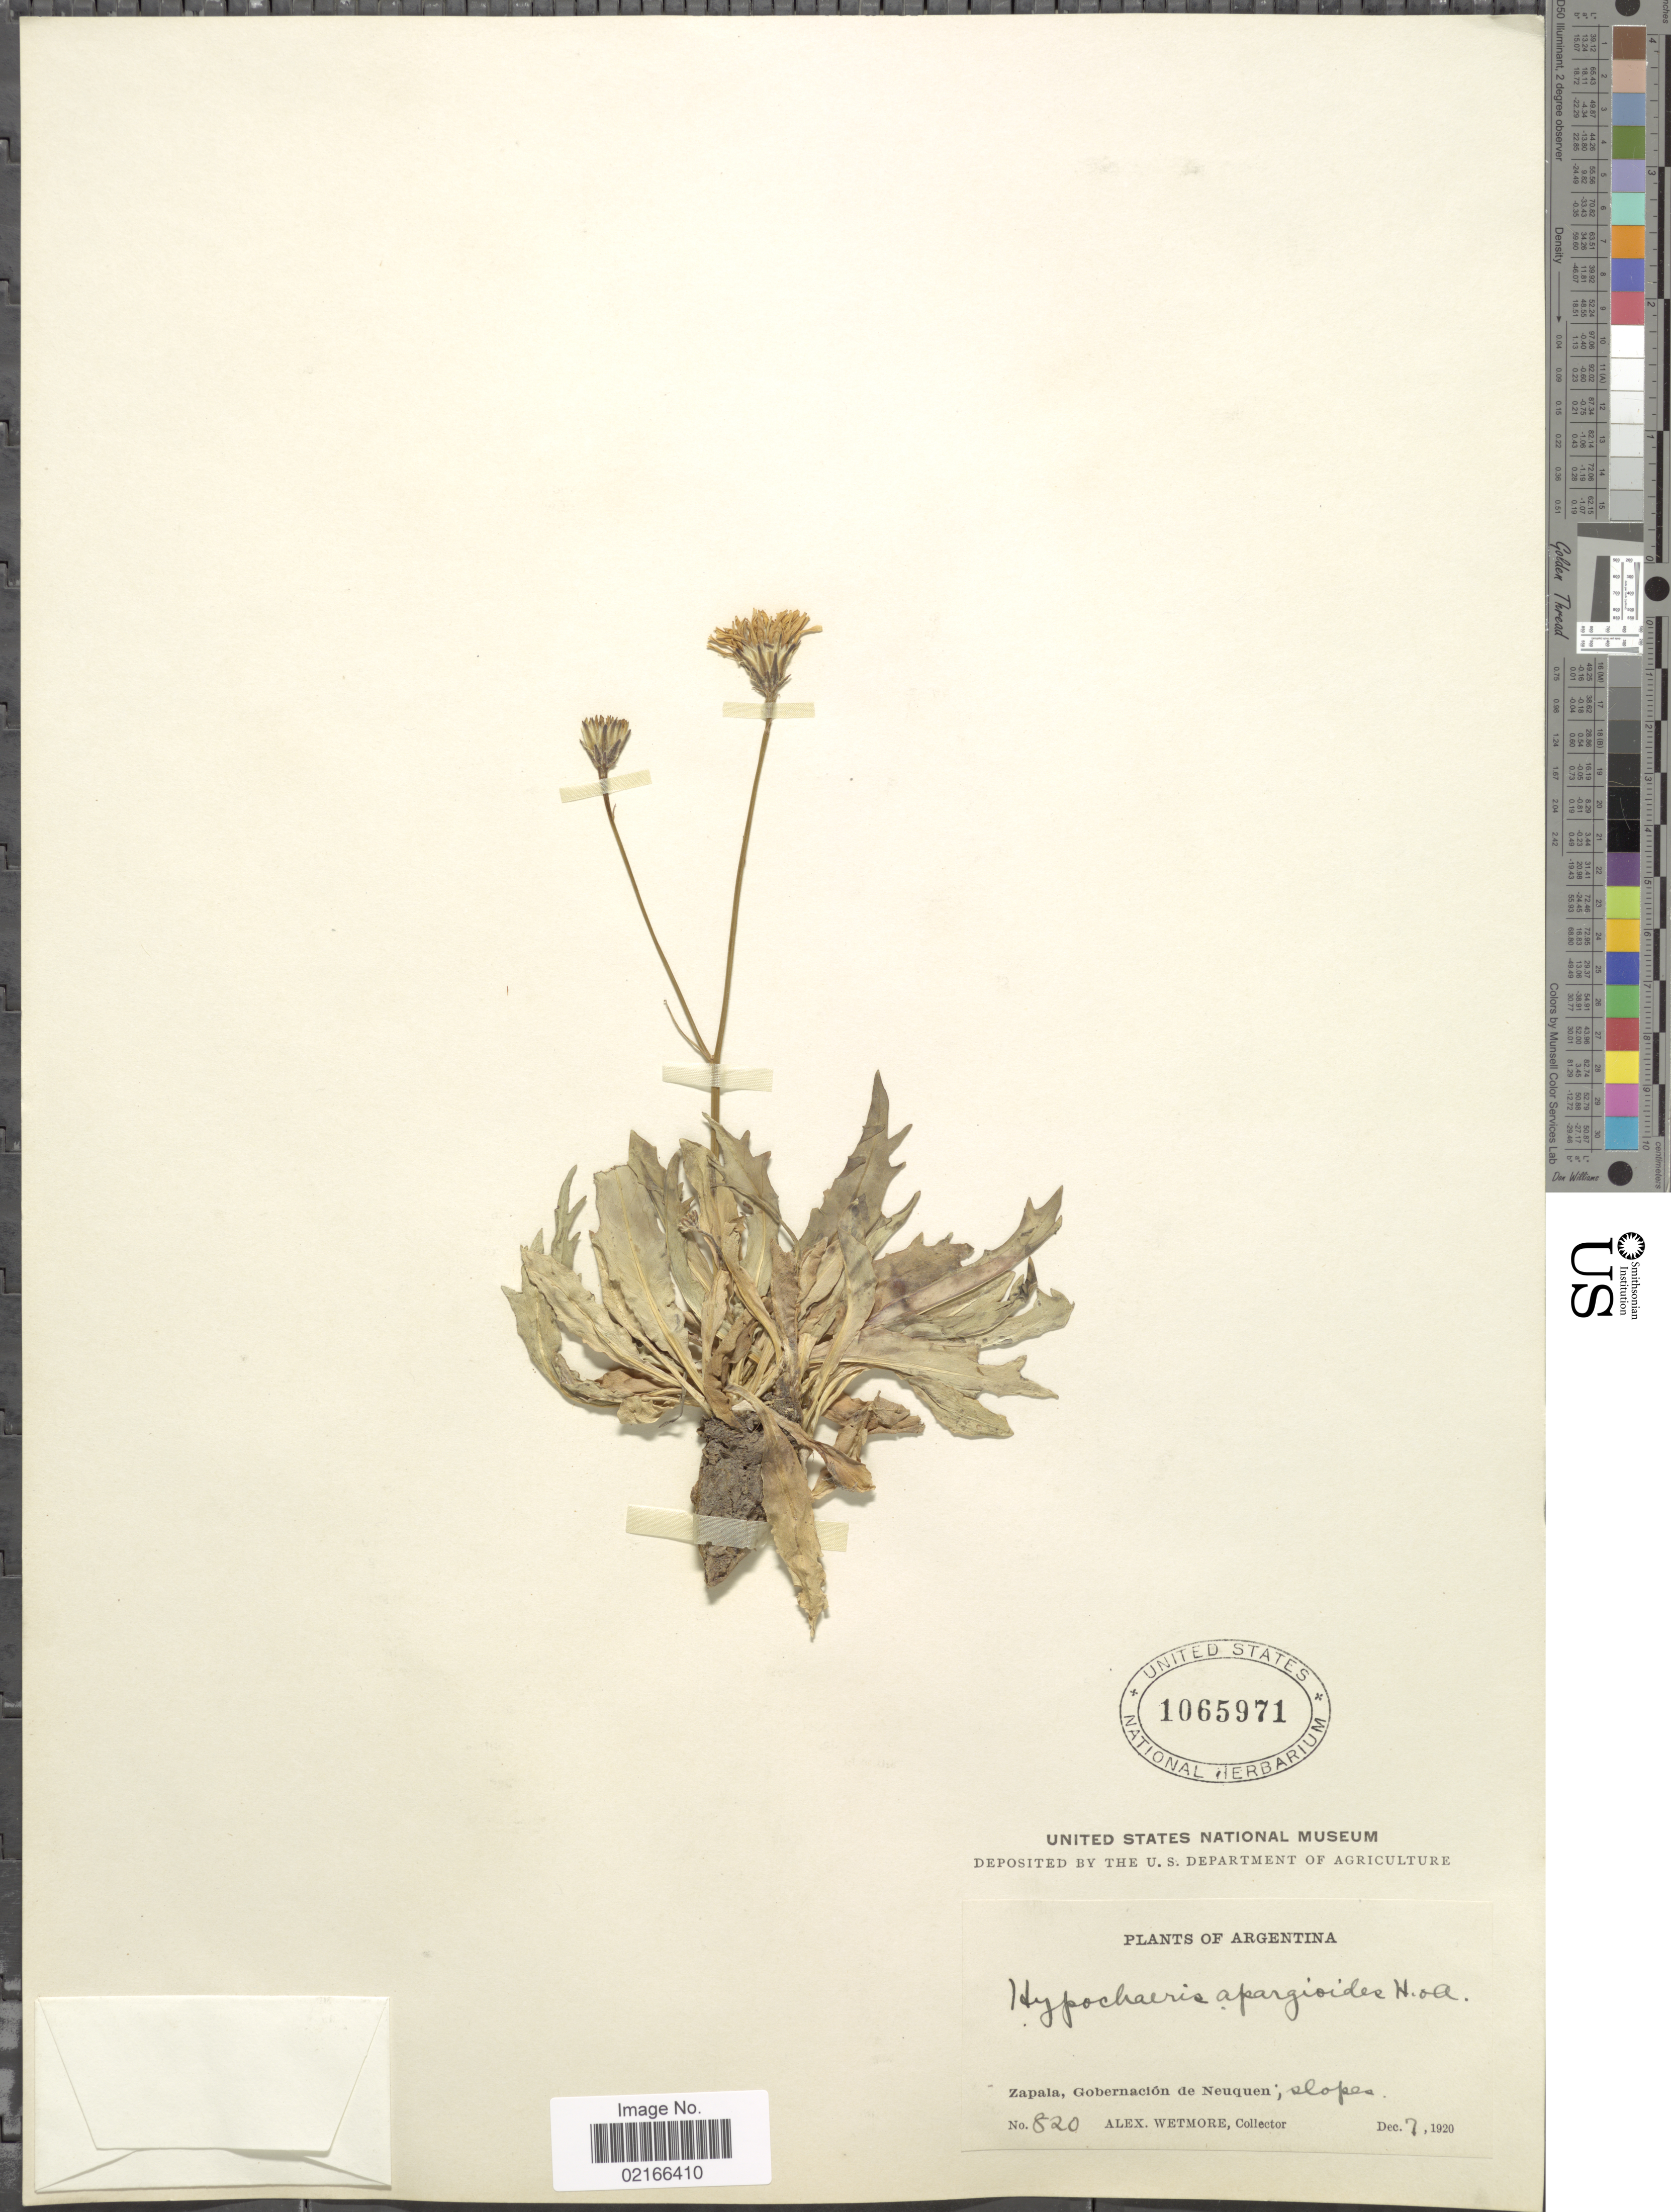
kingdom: Plantae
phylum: Tracheophyta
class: Magnoliopsida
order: Asterales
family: Asteraceae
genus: Hypochaeris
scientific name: Hypochaeris apargioides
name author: Hook. & Arn.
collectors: A. Wetmore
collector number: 820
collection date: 1920-12-07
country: Argentina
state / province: Neuquen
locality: Zapala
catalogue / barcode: US 1065971